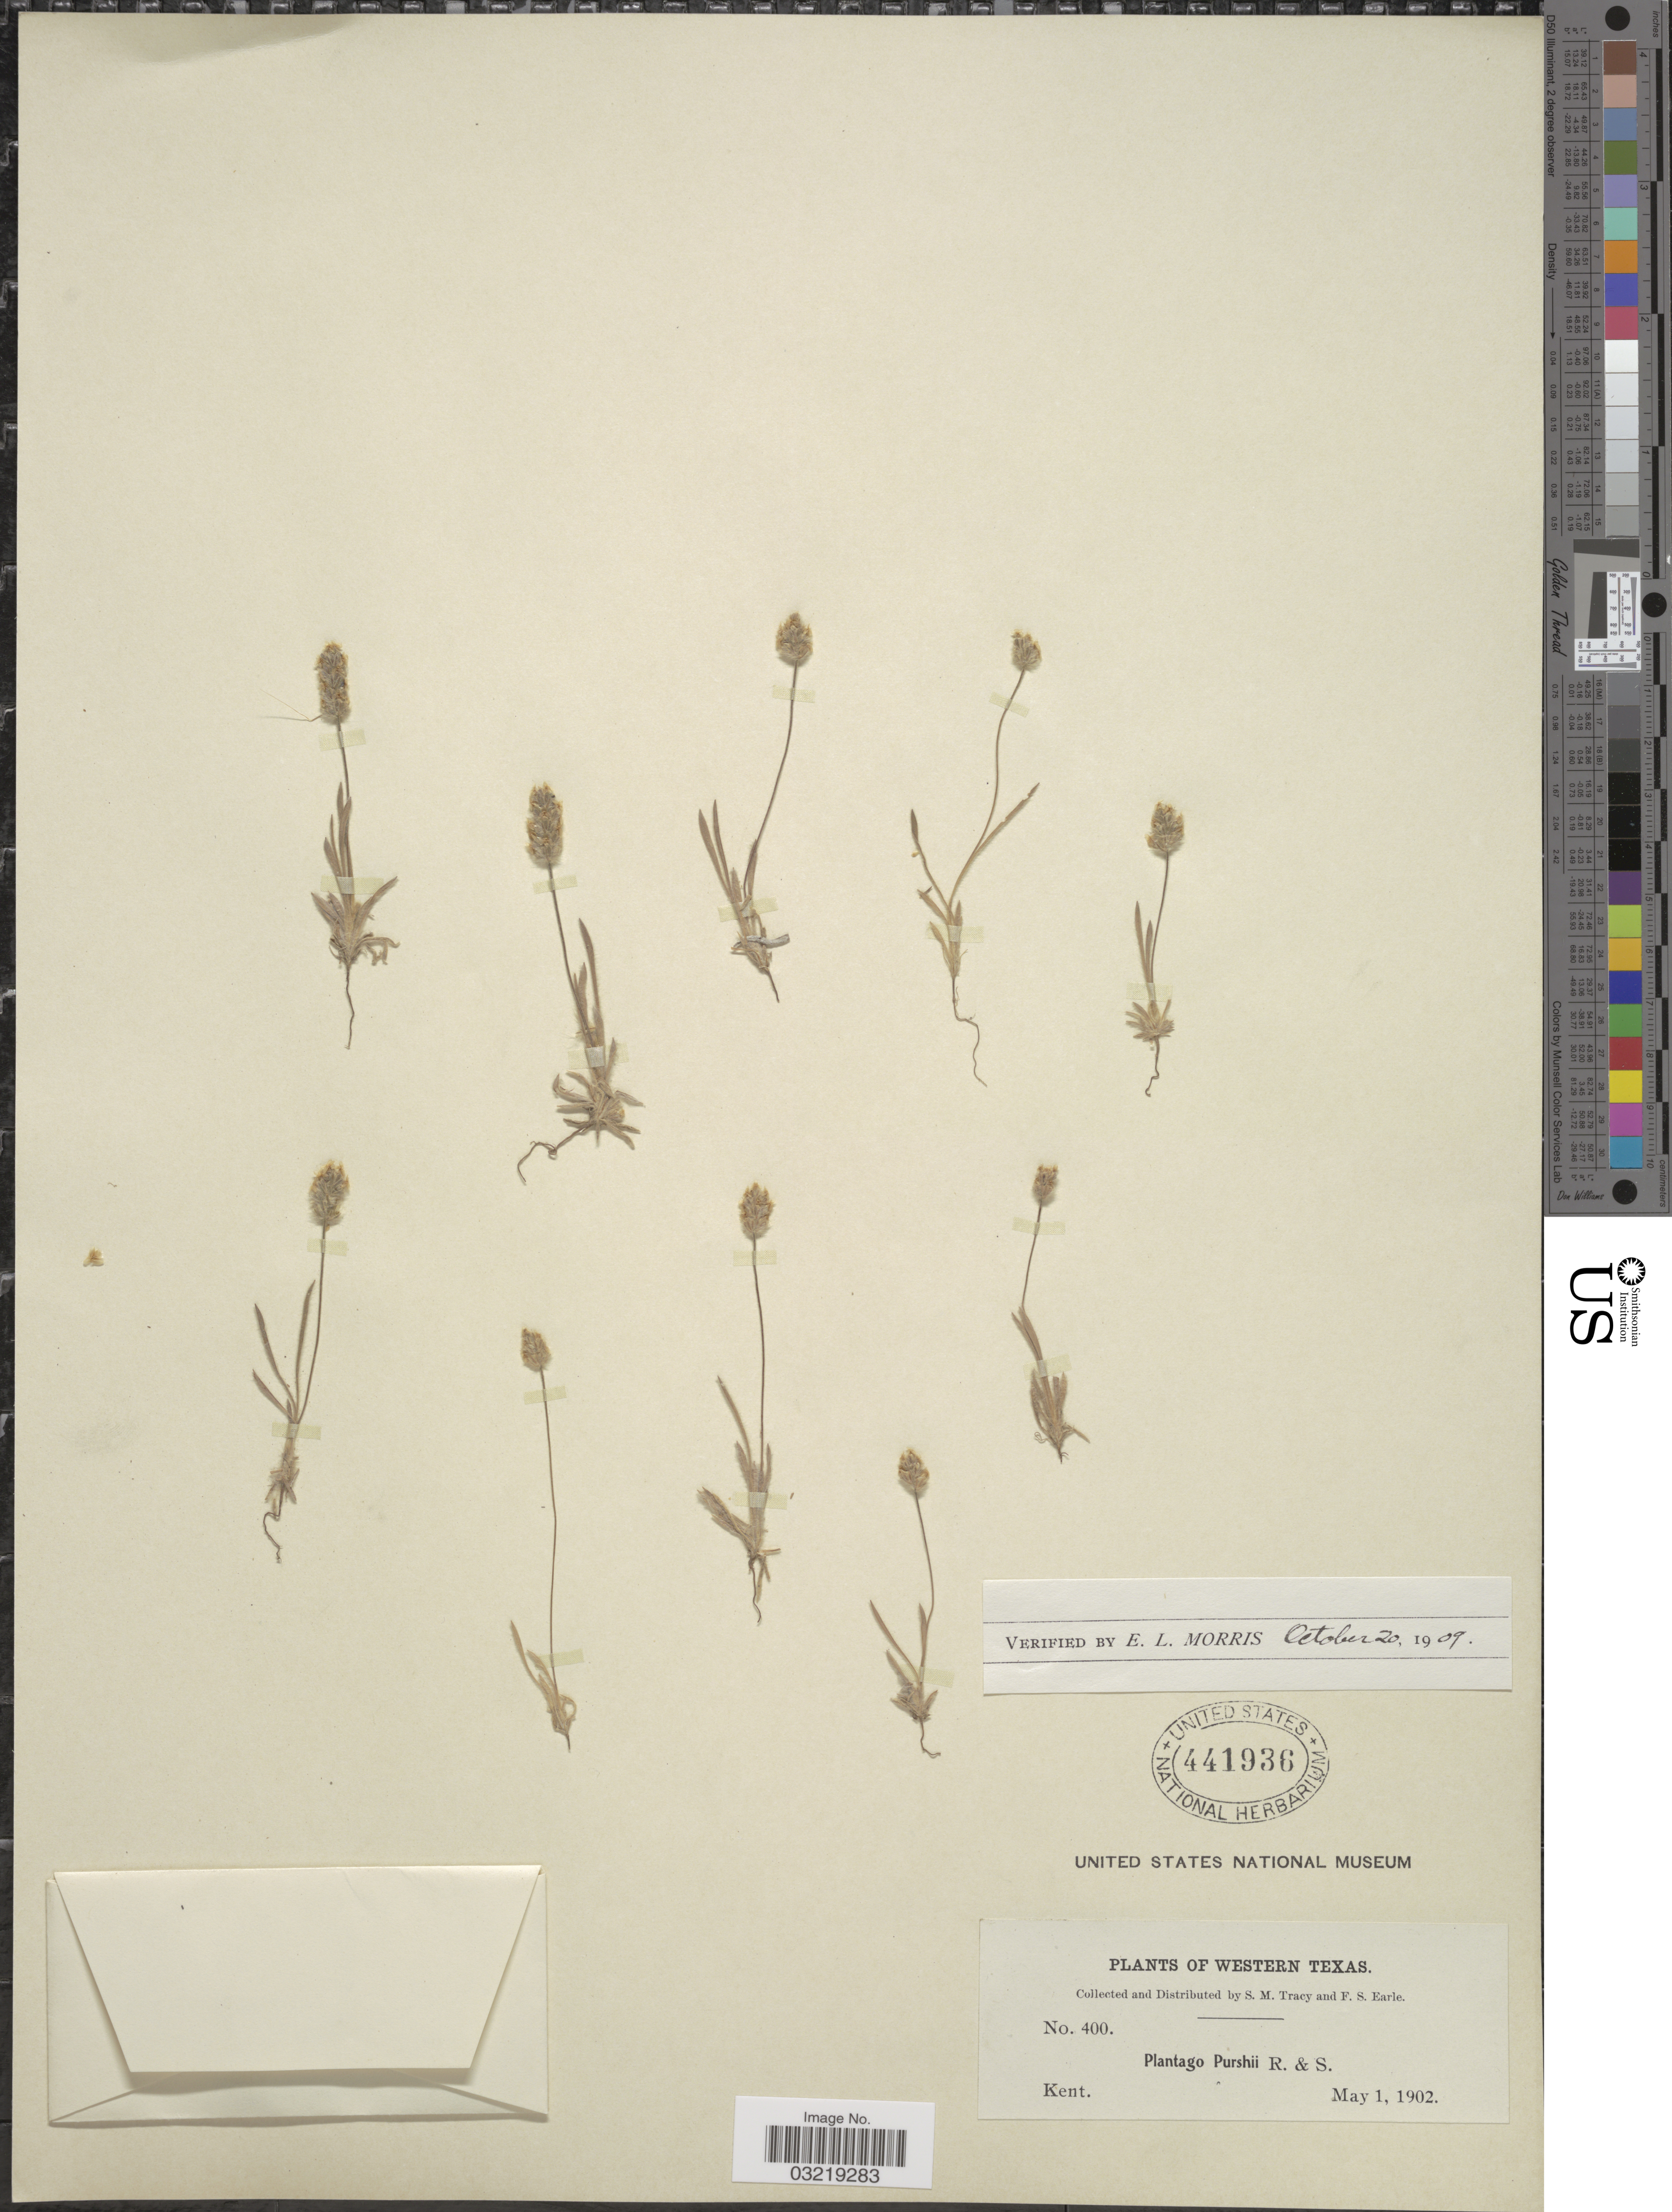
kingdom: Plantae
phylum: Tracheophyta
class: Magnoliopsida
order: Lamiales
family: Plantaginaceae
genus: Plantago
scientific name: Plantago patagonica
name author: Jacq.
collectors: S. M. Tracy & F. S. Earle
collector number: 400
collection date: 1902-05-01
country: United States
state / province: Texas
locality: Western Texas. Kent.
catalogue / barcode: US 441936